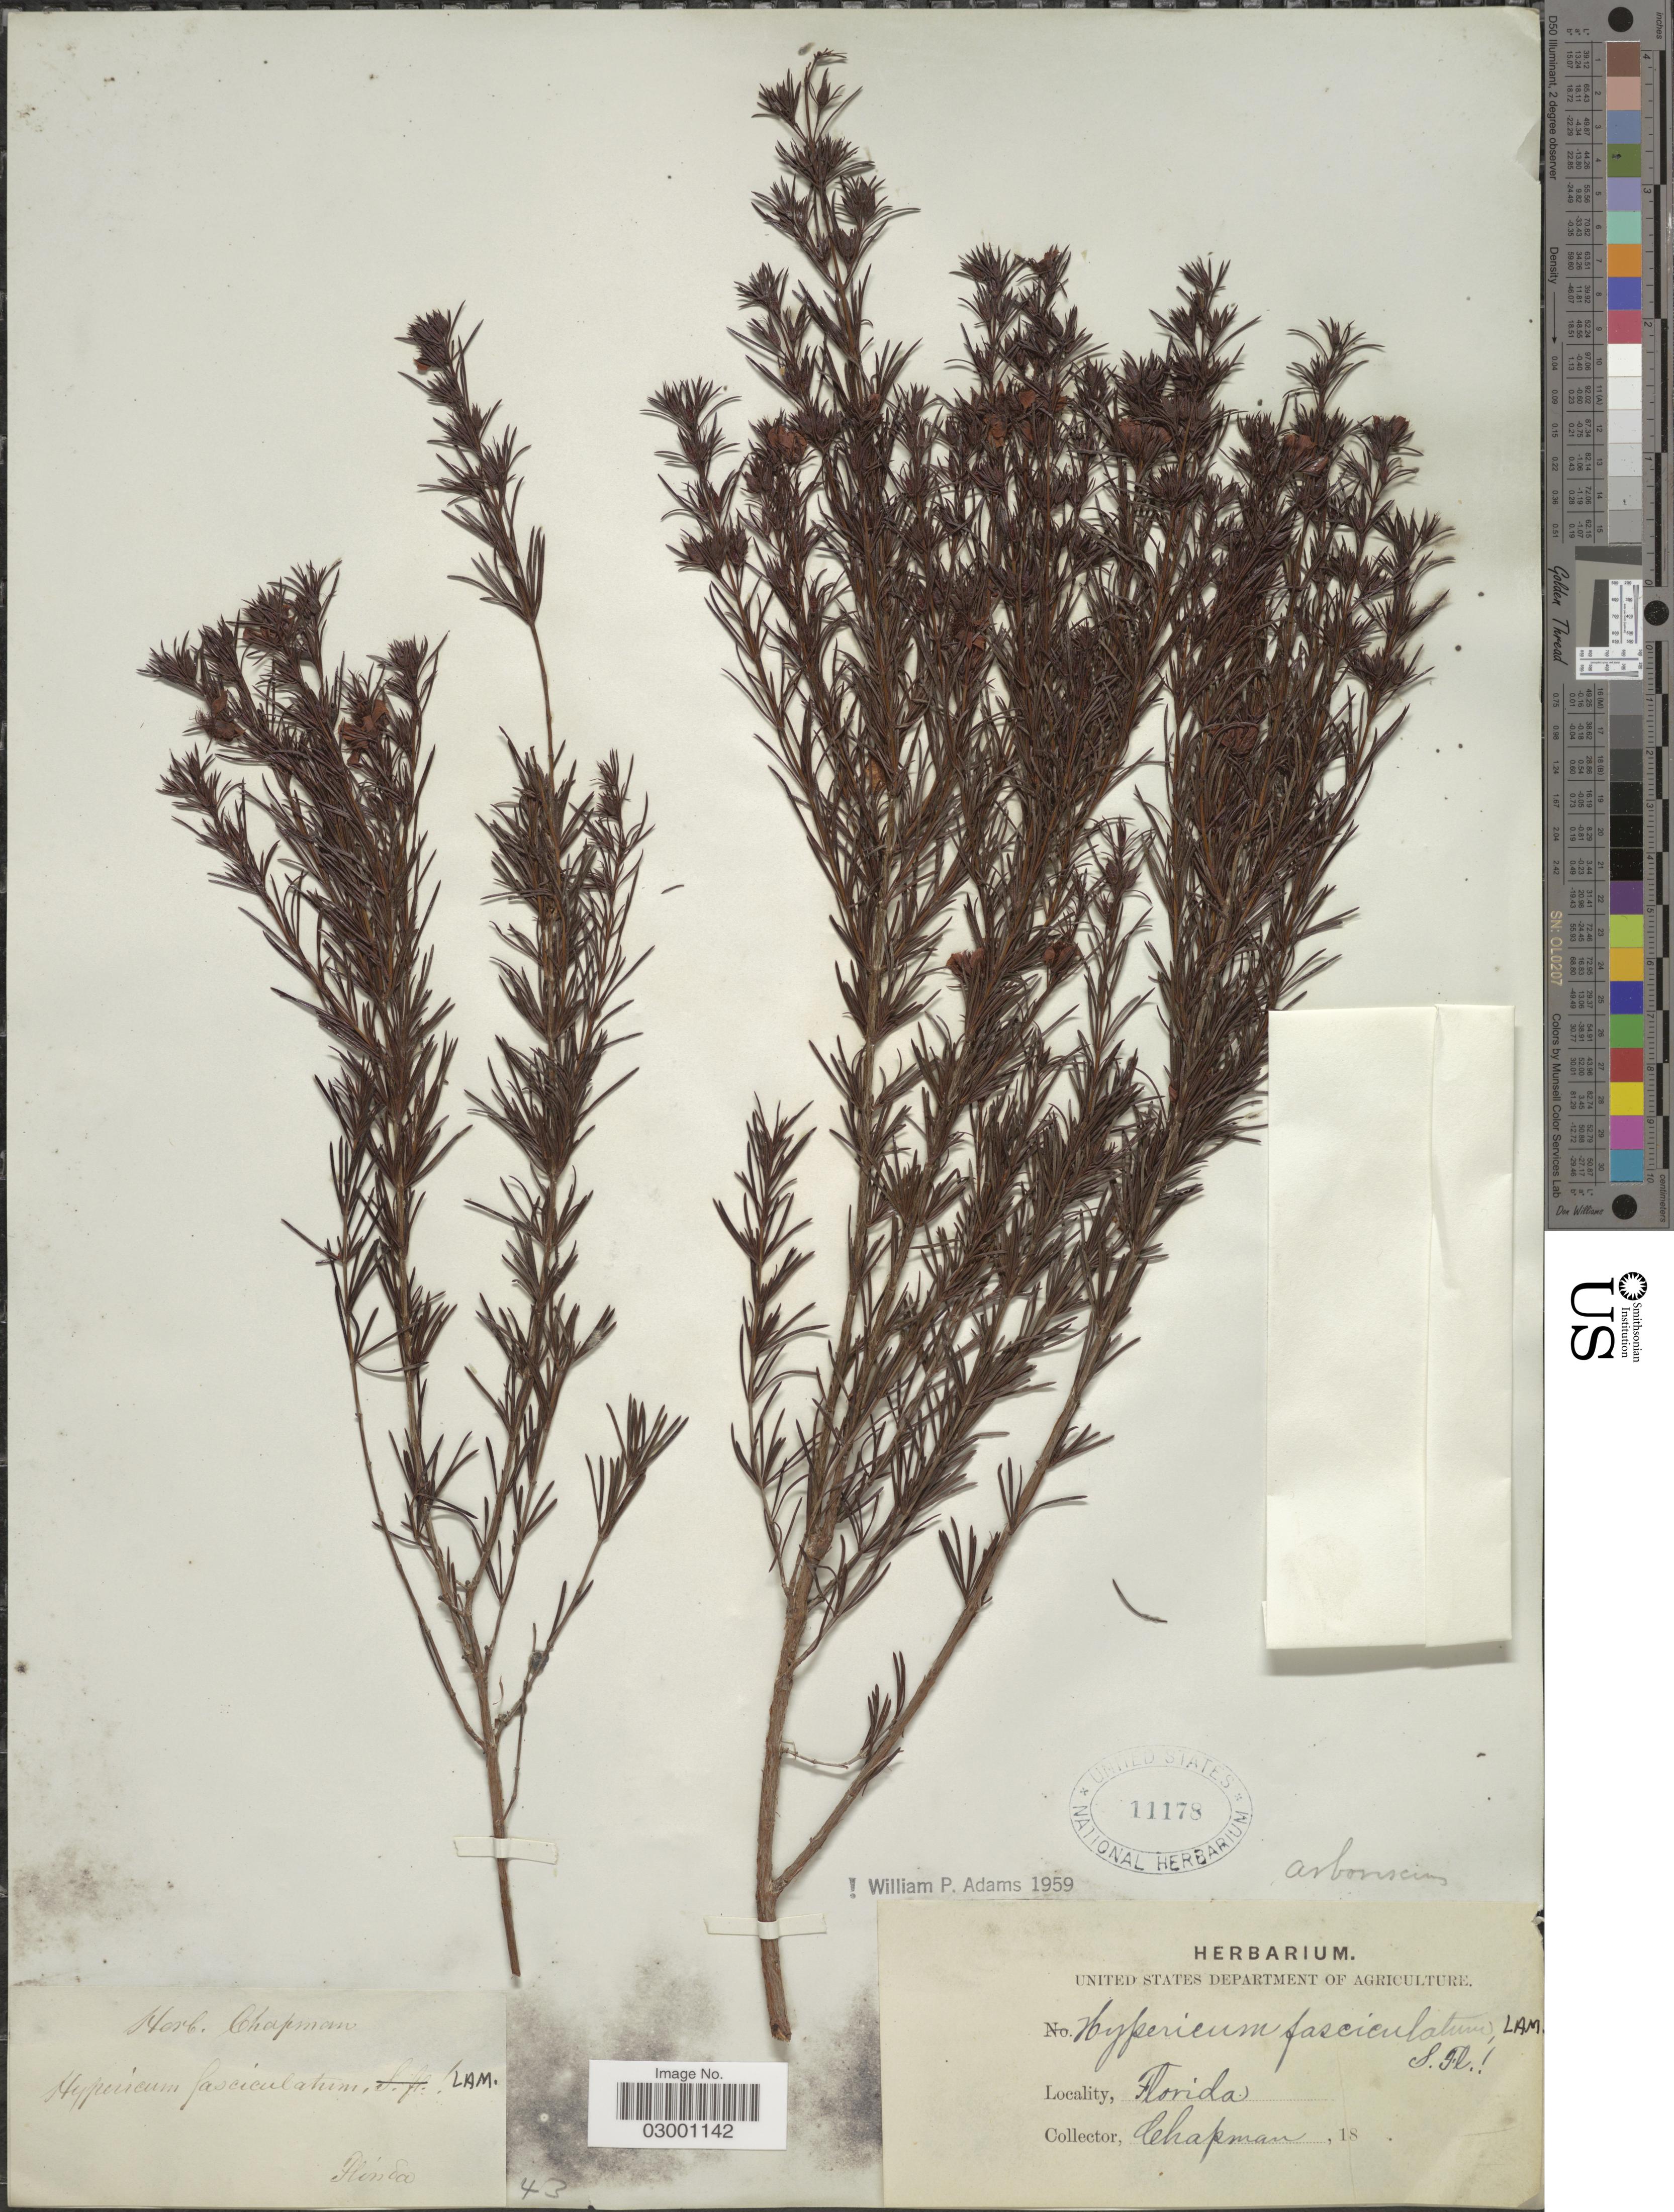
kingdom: Plantae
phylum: Tracheophyta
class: Magnoliopsida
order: Malpighiales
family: Hypericaceae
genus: Hypericum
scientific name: Hypericum fasciculatum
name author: Lam.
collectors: A. Chapman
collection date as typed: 18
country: United States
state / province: Florida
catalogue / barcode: US 11178